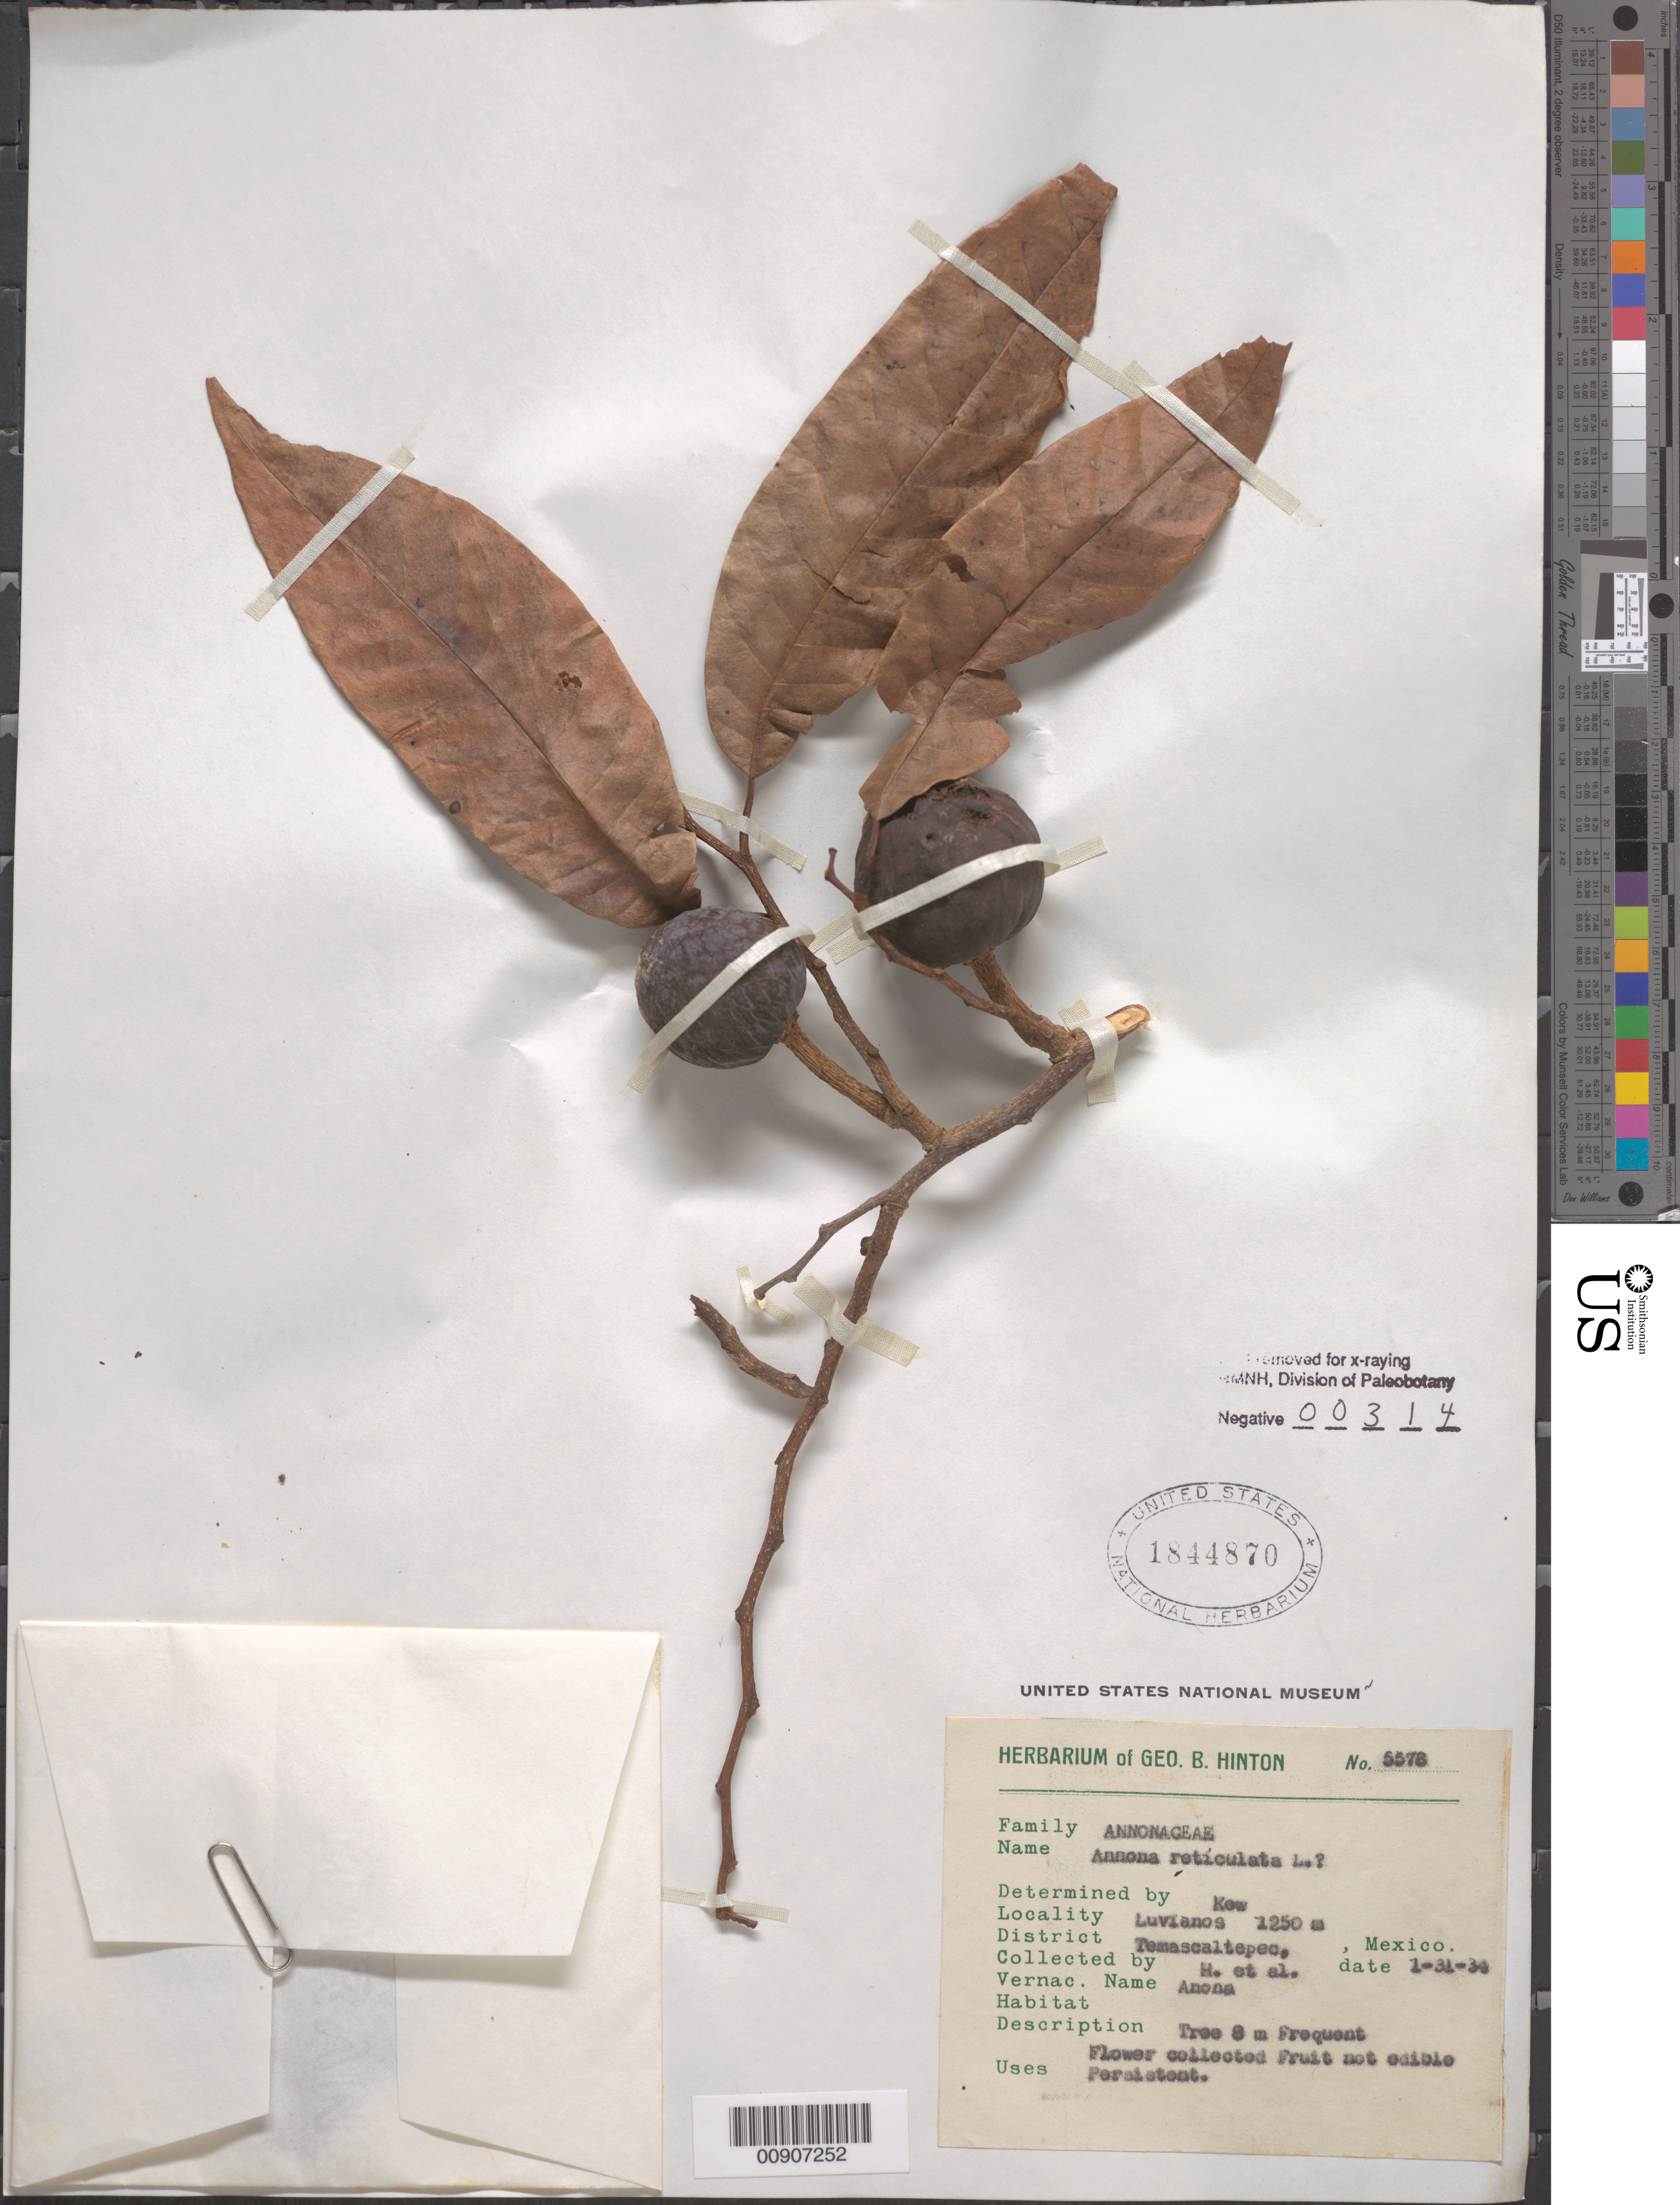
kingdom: Plantae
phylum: Tracheophyta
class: Magnoliopsida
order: Magnoliales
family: Annonaceae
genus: Annona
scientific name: Annona reticulata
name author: L.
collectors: G. B. Hinton & et al.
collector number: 5578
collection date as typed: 31 Jan 1934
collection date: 1934-01-31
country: Mexico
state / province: México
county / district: Temascaltepec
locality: Luvianos, District Temascaltepec, State of Mexico.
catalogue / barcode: US 1844870